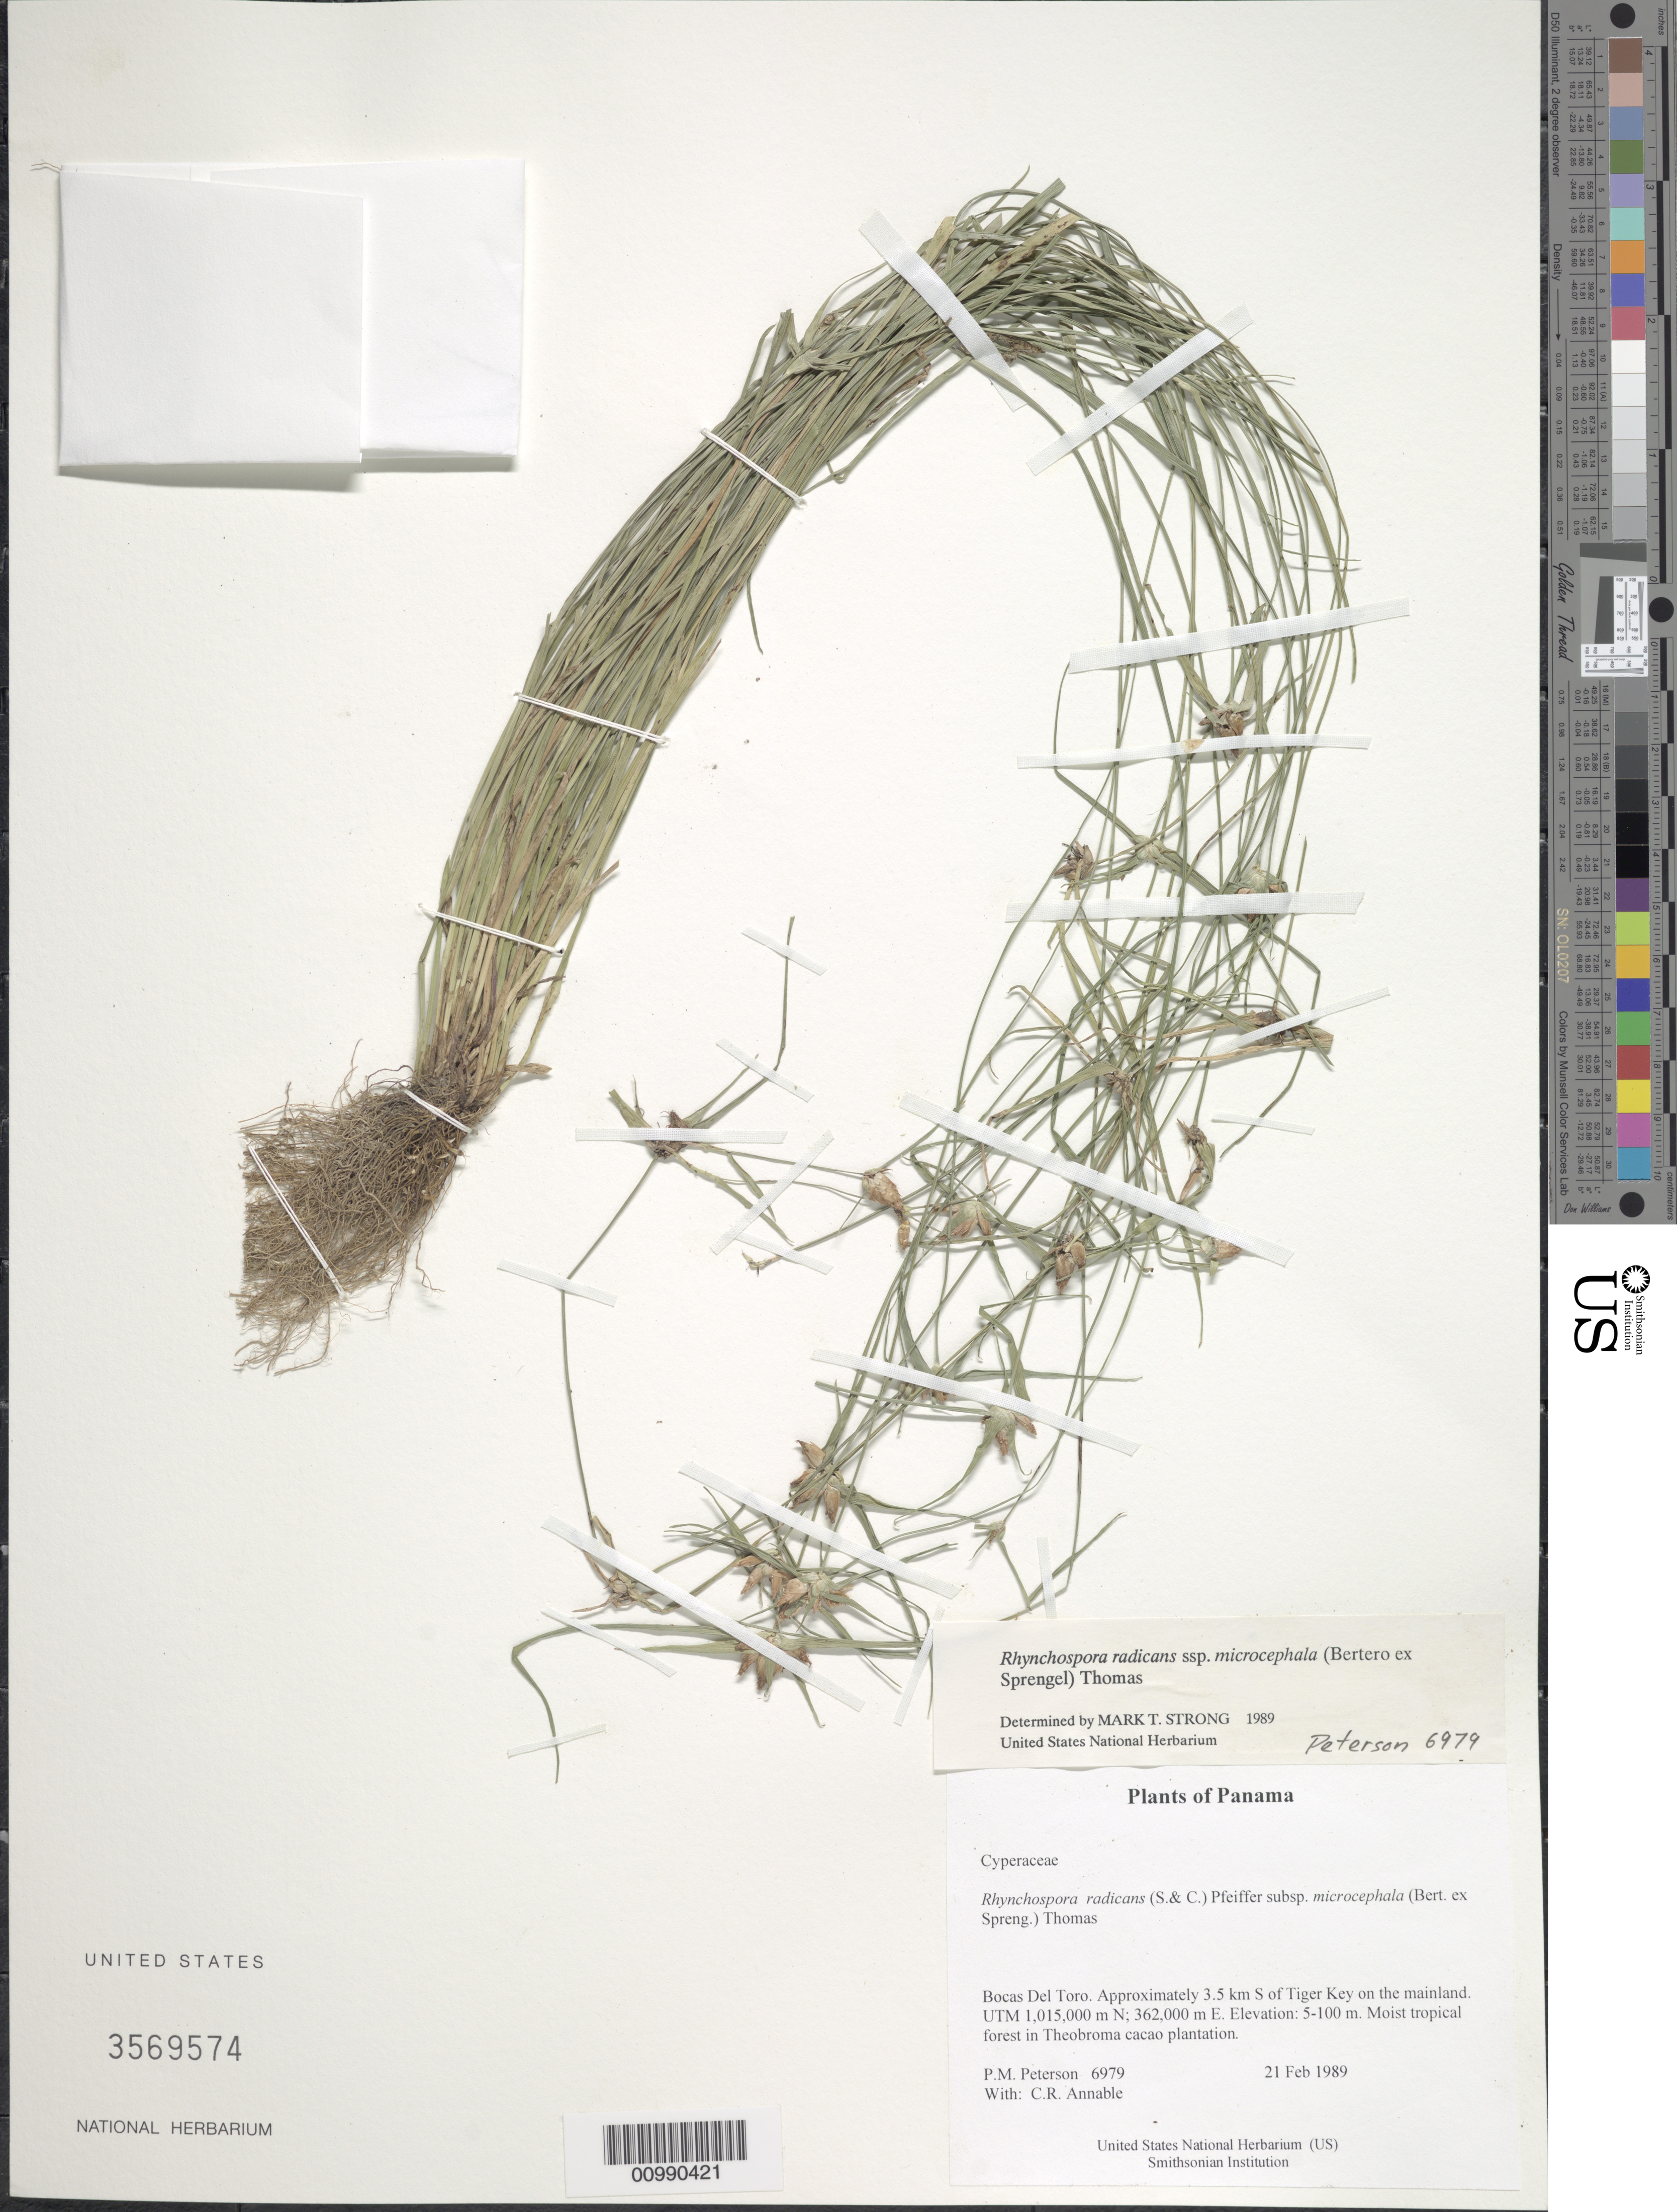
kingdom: Plantae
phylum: Tracheophyta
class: Liliopsida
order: Poales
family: Cyperaceae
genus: Rhynchospora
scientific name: Rhynchospora radicans subsp. microcephala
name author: (Bertero ex Spreng.) W.W. Thomas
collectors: P. M. Peterson & C. R. Annable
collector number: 06979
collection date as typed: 21 Feb 1989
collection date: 1989-02-21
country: Panama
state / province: Bocas del Toro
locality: Approximately 3.5 km S of Tiger Key on the mainland. UTM 1,015,000 m N; 362,000 m E.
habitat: Moist tropical forest in Theobroma cacao plantation.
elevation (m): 5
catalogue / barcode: US 3569574